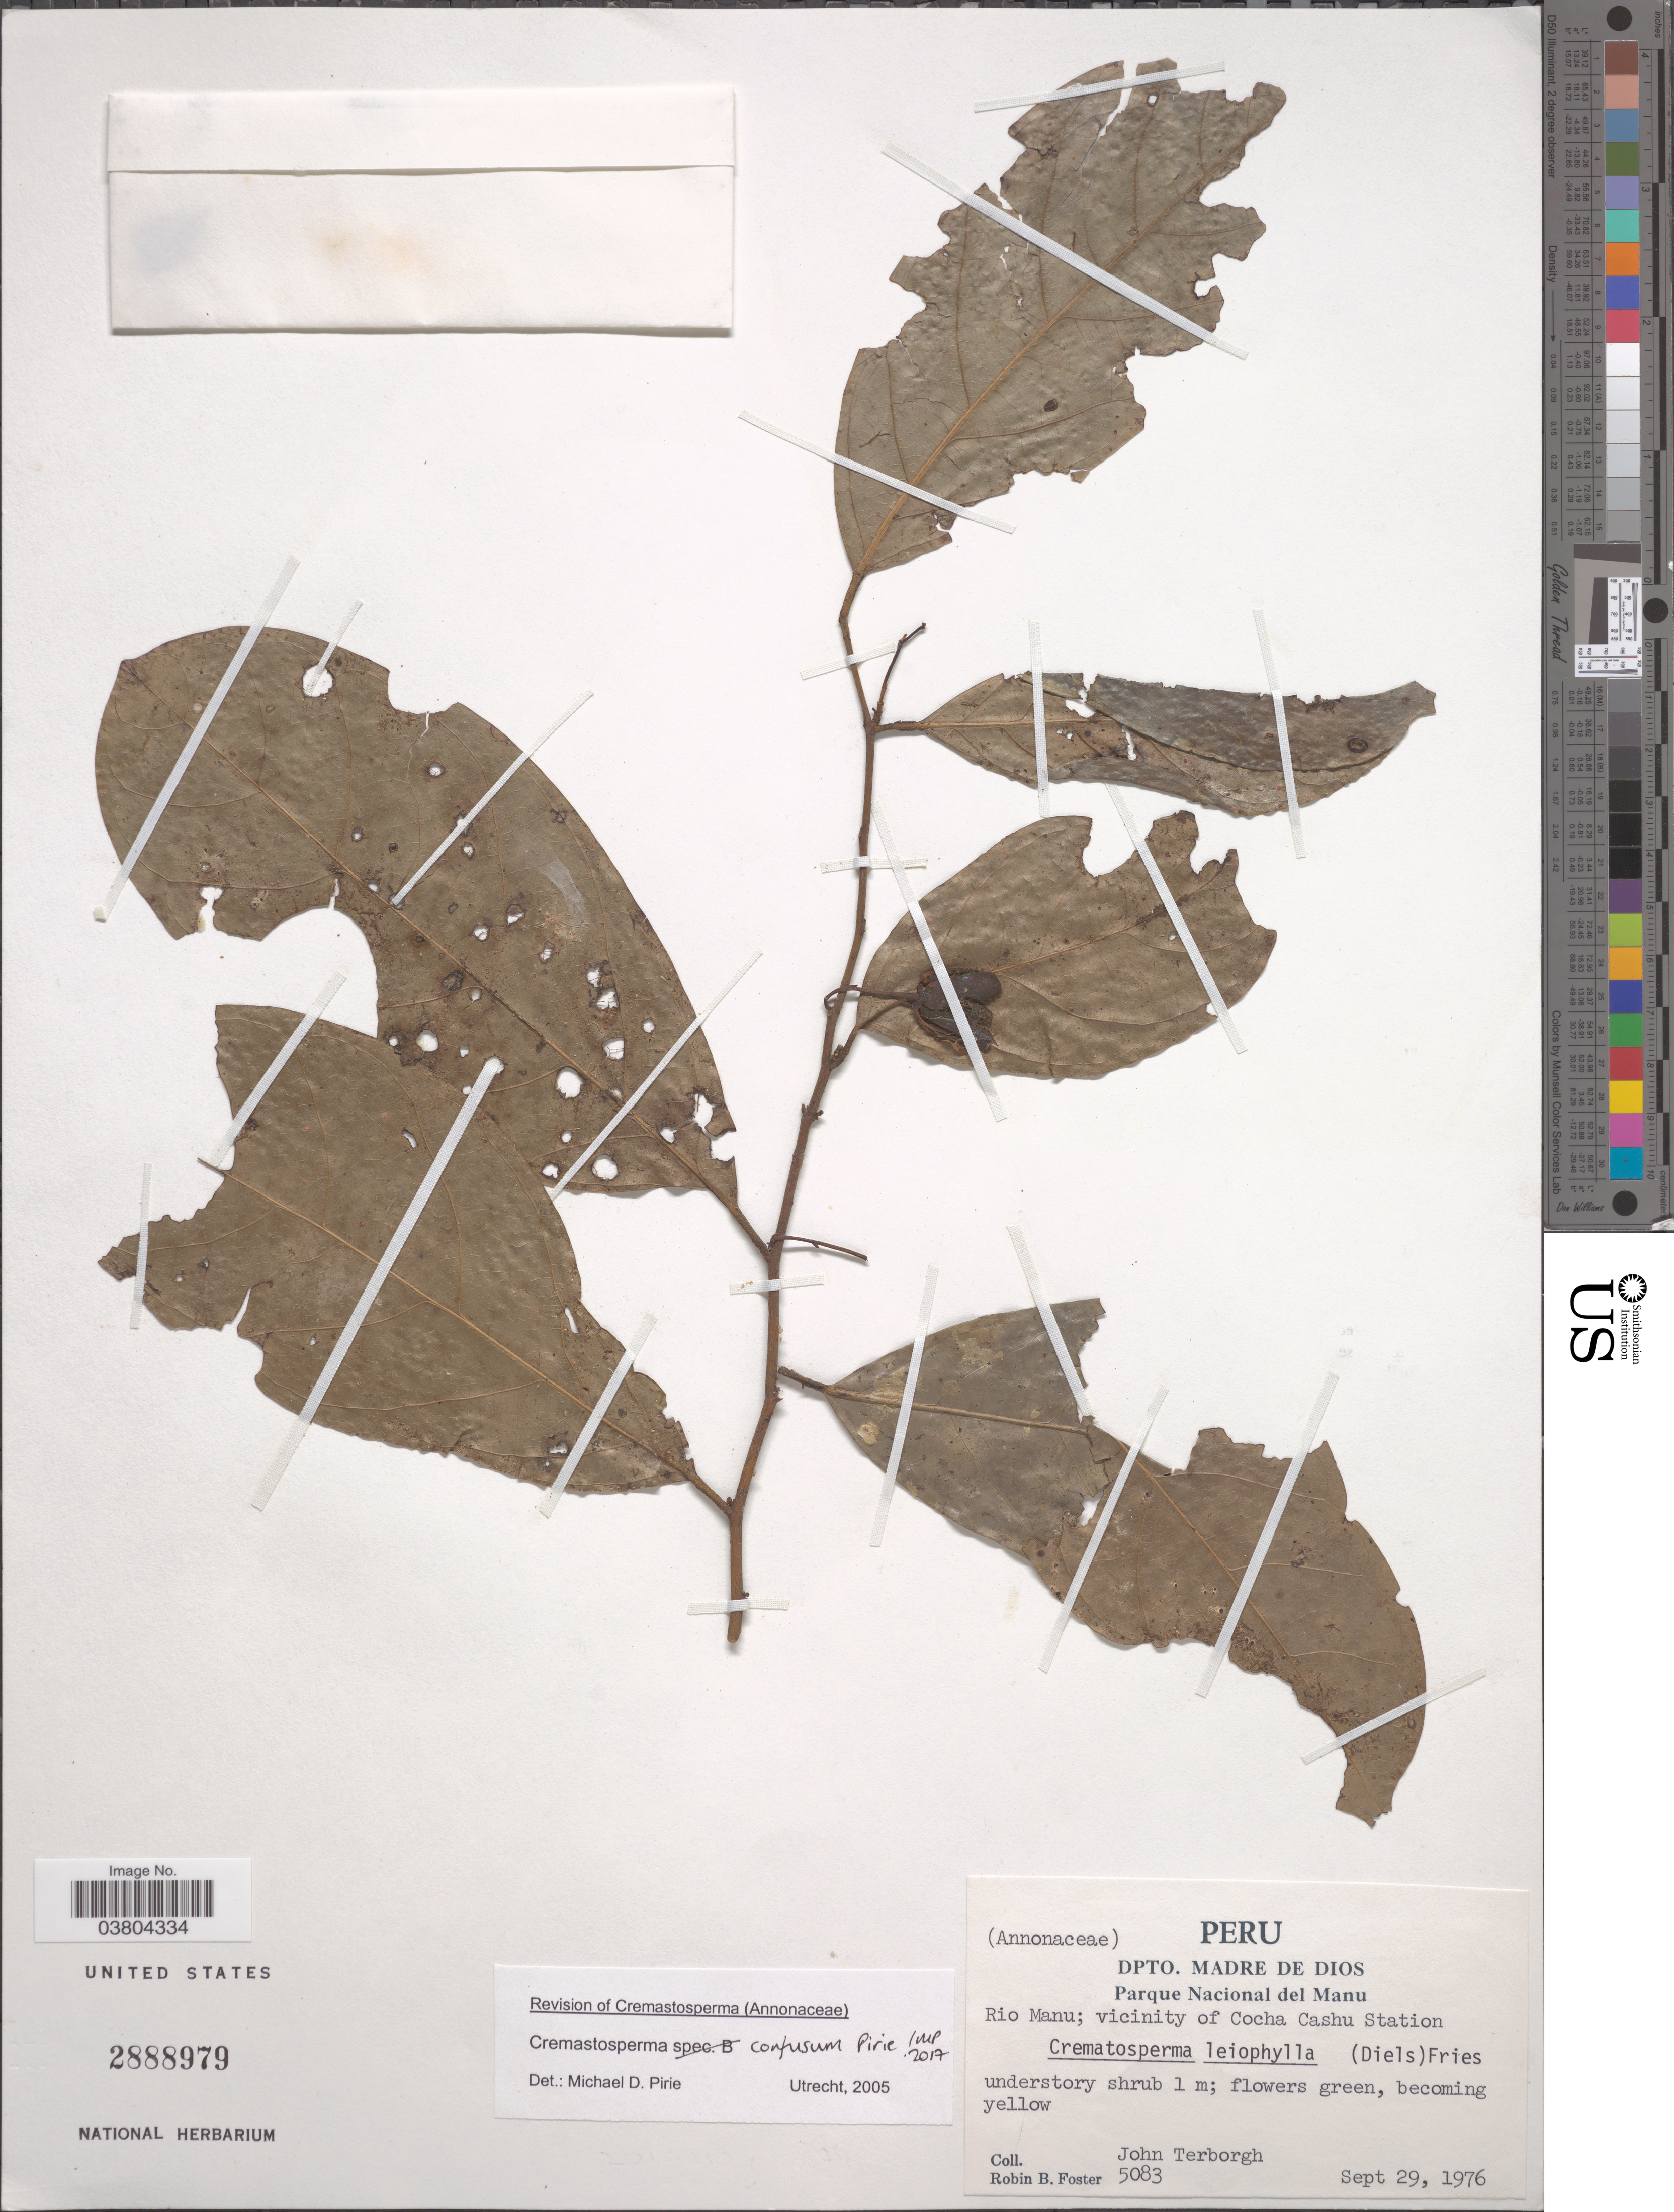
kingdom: Plantae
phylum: Tracheophyta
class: Magnoliopsida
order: Magnoliales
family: Annonaceae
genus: Cremastosperma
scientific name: Cremastosperma confusum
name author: Pirie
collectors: R. B. Foster & J. Terborgh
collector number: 5083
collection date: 1976-09-29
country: Peru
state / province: Madre de Dios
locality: Dpto. Madre de Dios. Parque Nacional del Manu. Rio Manu; vicinity of Cocha Cashu Station.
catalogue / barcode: US 2888979